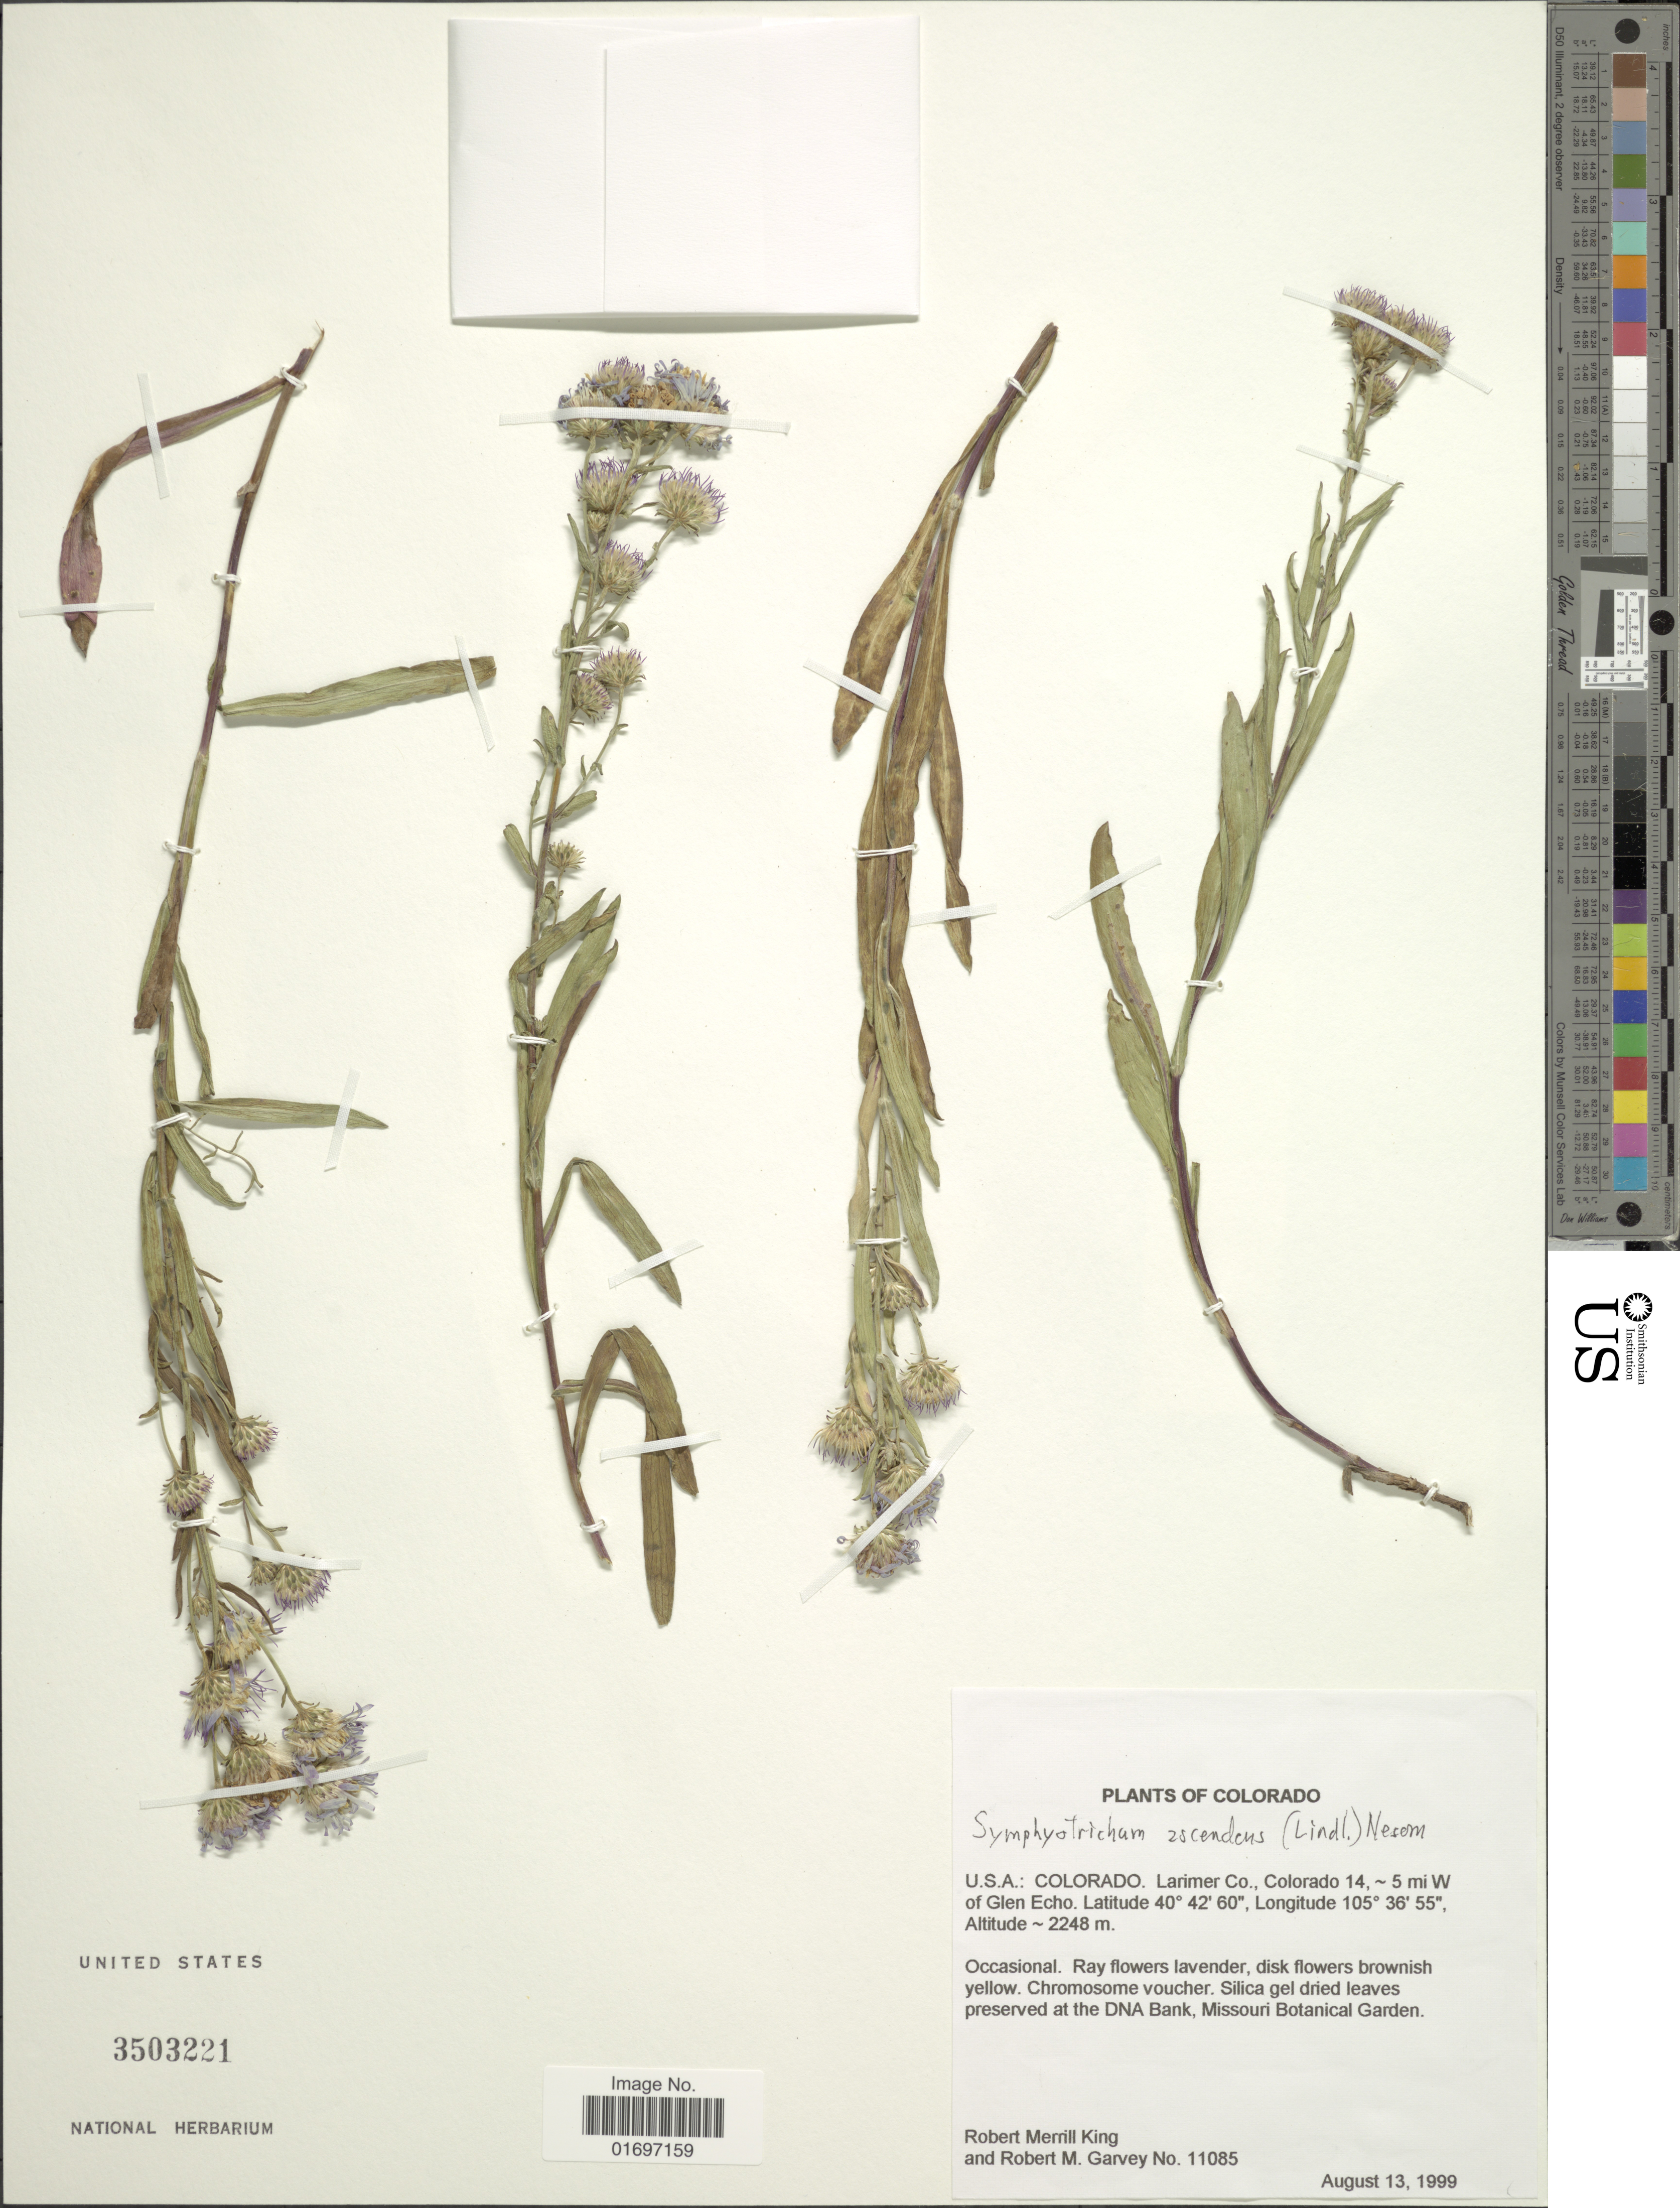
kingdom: Plantae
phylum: Tracheophyta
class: Magnoliopsida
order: Asterales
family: Asteraceae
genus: Symphyotrichum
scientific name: Symphyotrichum ascendens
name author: (Lindl.) G.L. Nesom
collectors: R. M. King & R. Garvey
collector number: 11085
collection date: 1999-08-13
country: United States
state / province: Colorado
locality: Colorado. U.S.A.: Colorado. Larimer Co., Colorado 14, - 5 mi W of Glen Echo.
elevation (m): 2248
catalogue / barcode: US 3503221